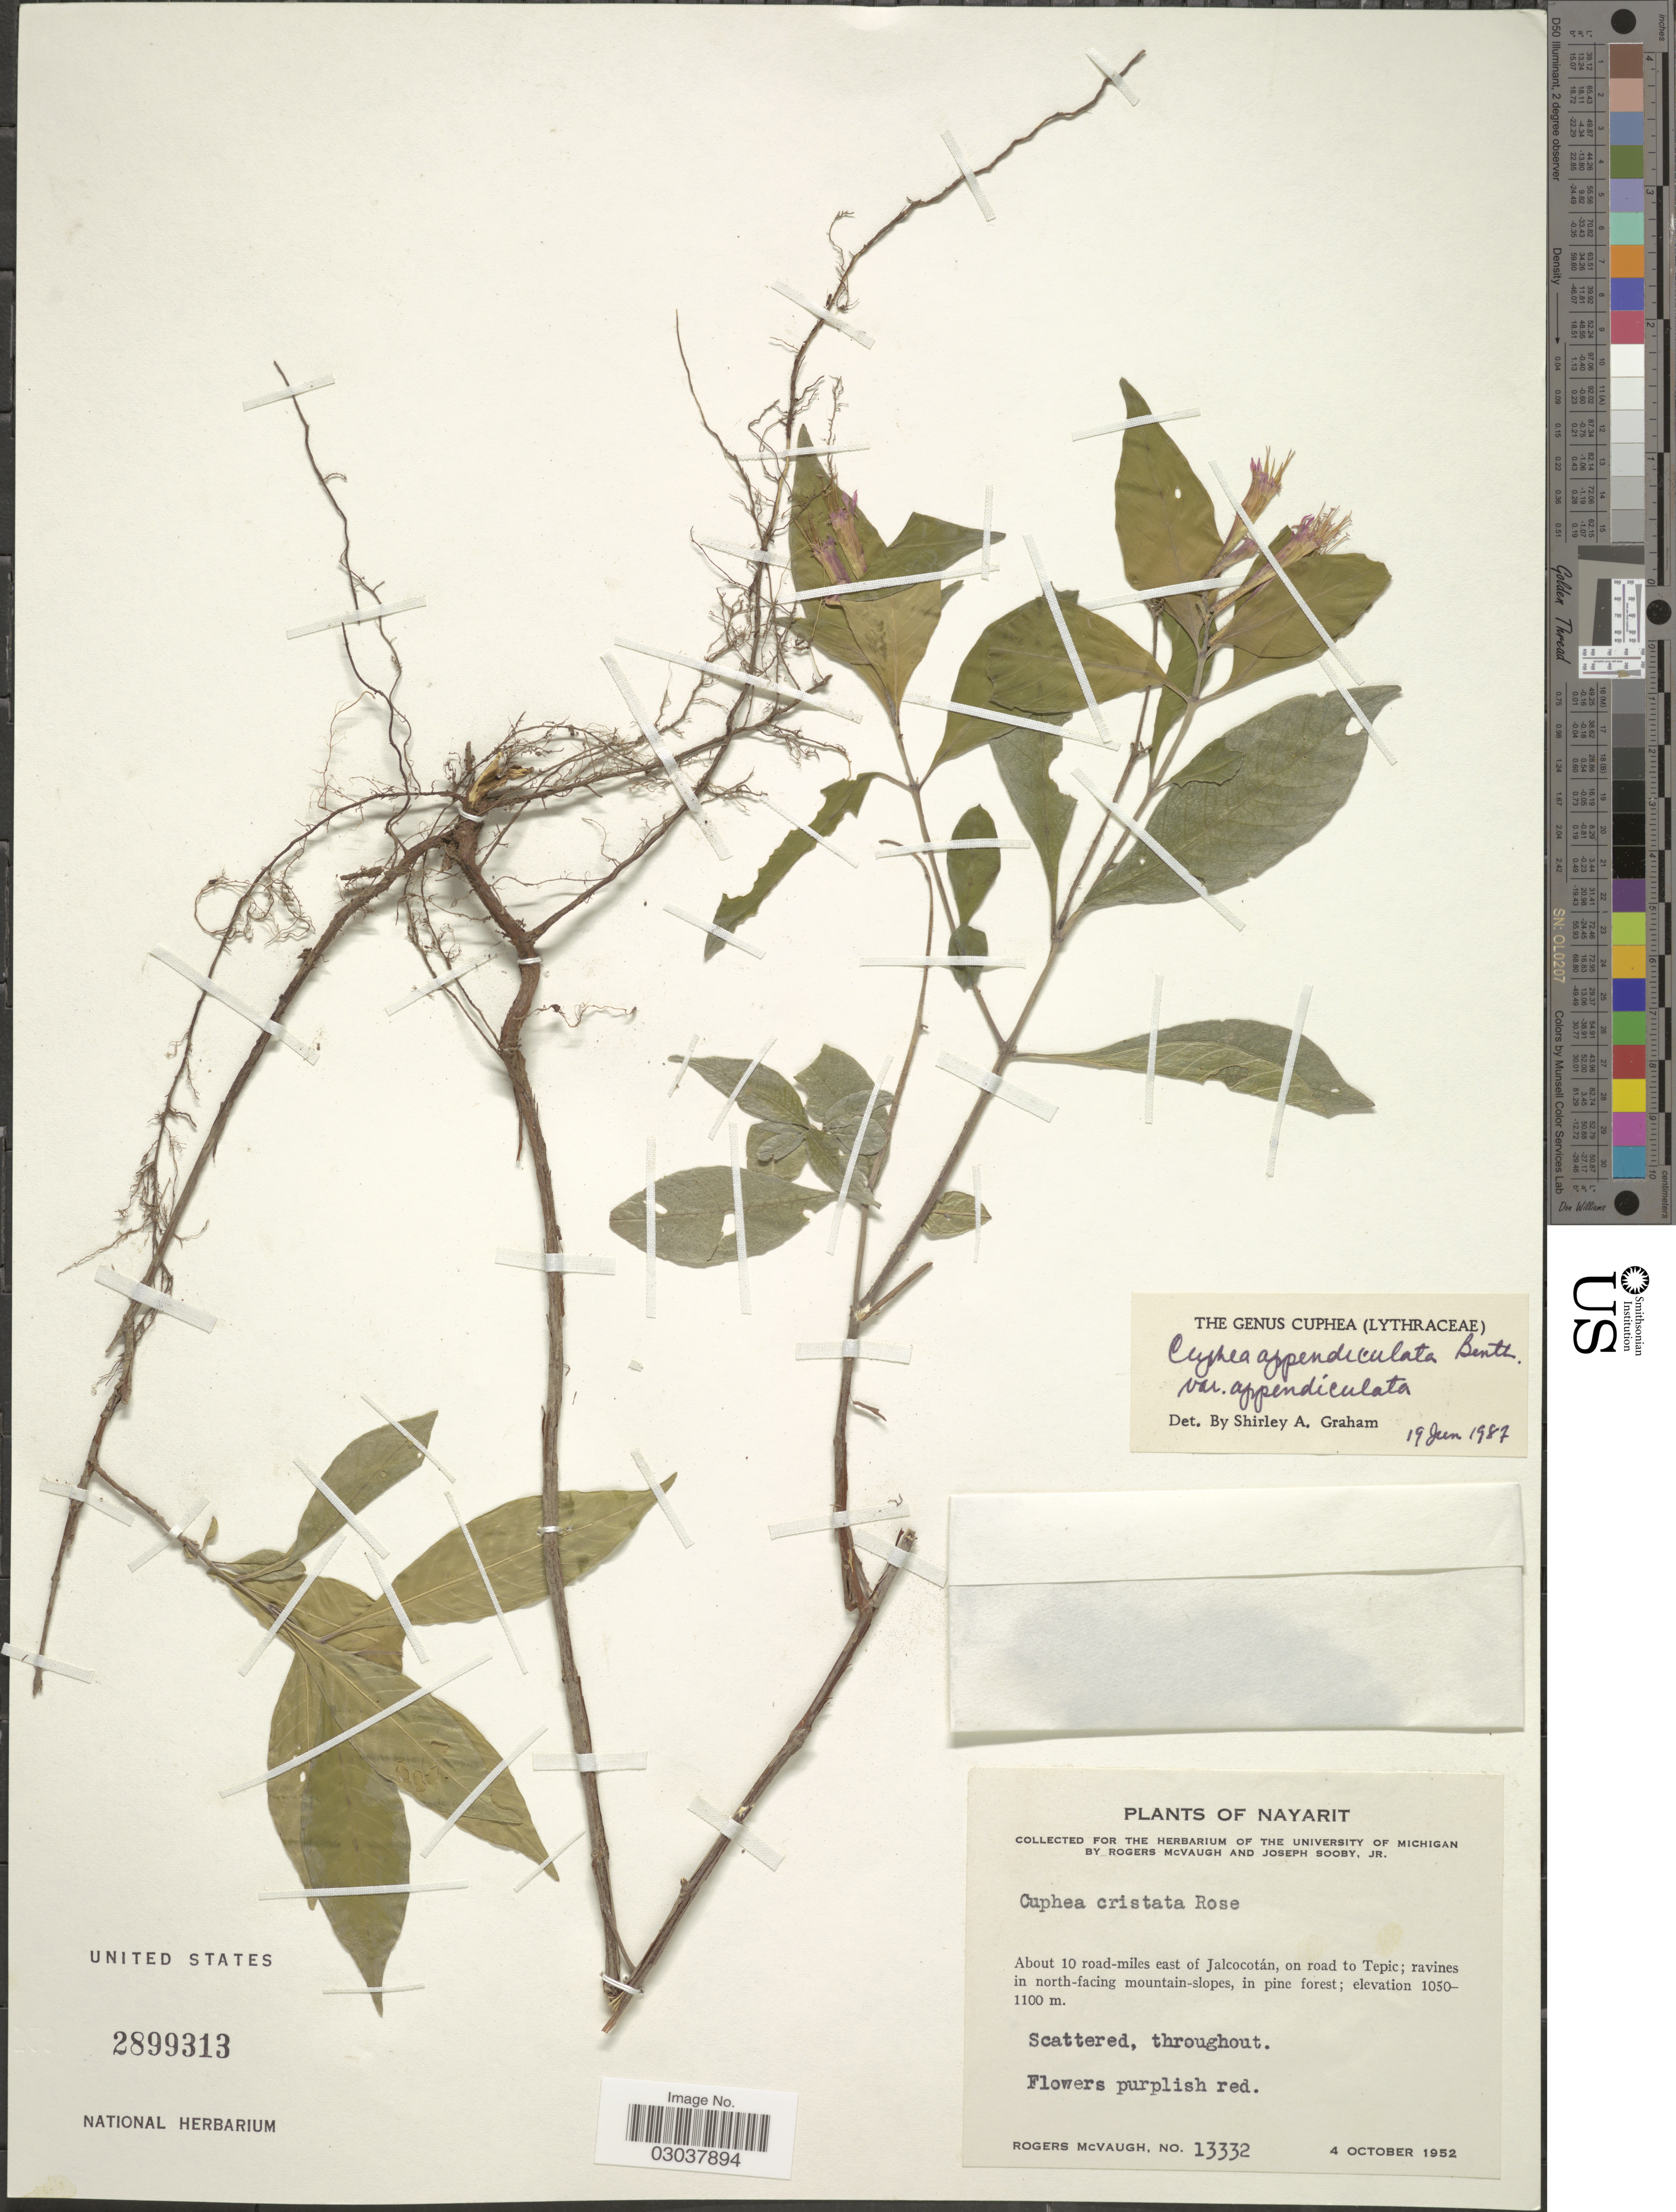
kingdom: Plantae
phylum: Tracheophyta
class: Magnoliopsida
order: Myrtales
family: Lythraceae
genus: Cuphea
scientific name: Cuphea appendiculata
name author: Benth.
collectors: R. McVaugh & J. Sooby Jr.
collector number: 13332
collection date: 1952-10-04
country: Mexico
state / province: Nayarit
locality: About 10 road-miles east of Jalcocotán, on road to Tepic; ravines in north-facing mountain-slopes, in pine forest.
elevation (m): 1050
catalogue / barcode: US 2899313